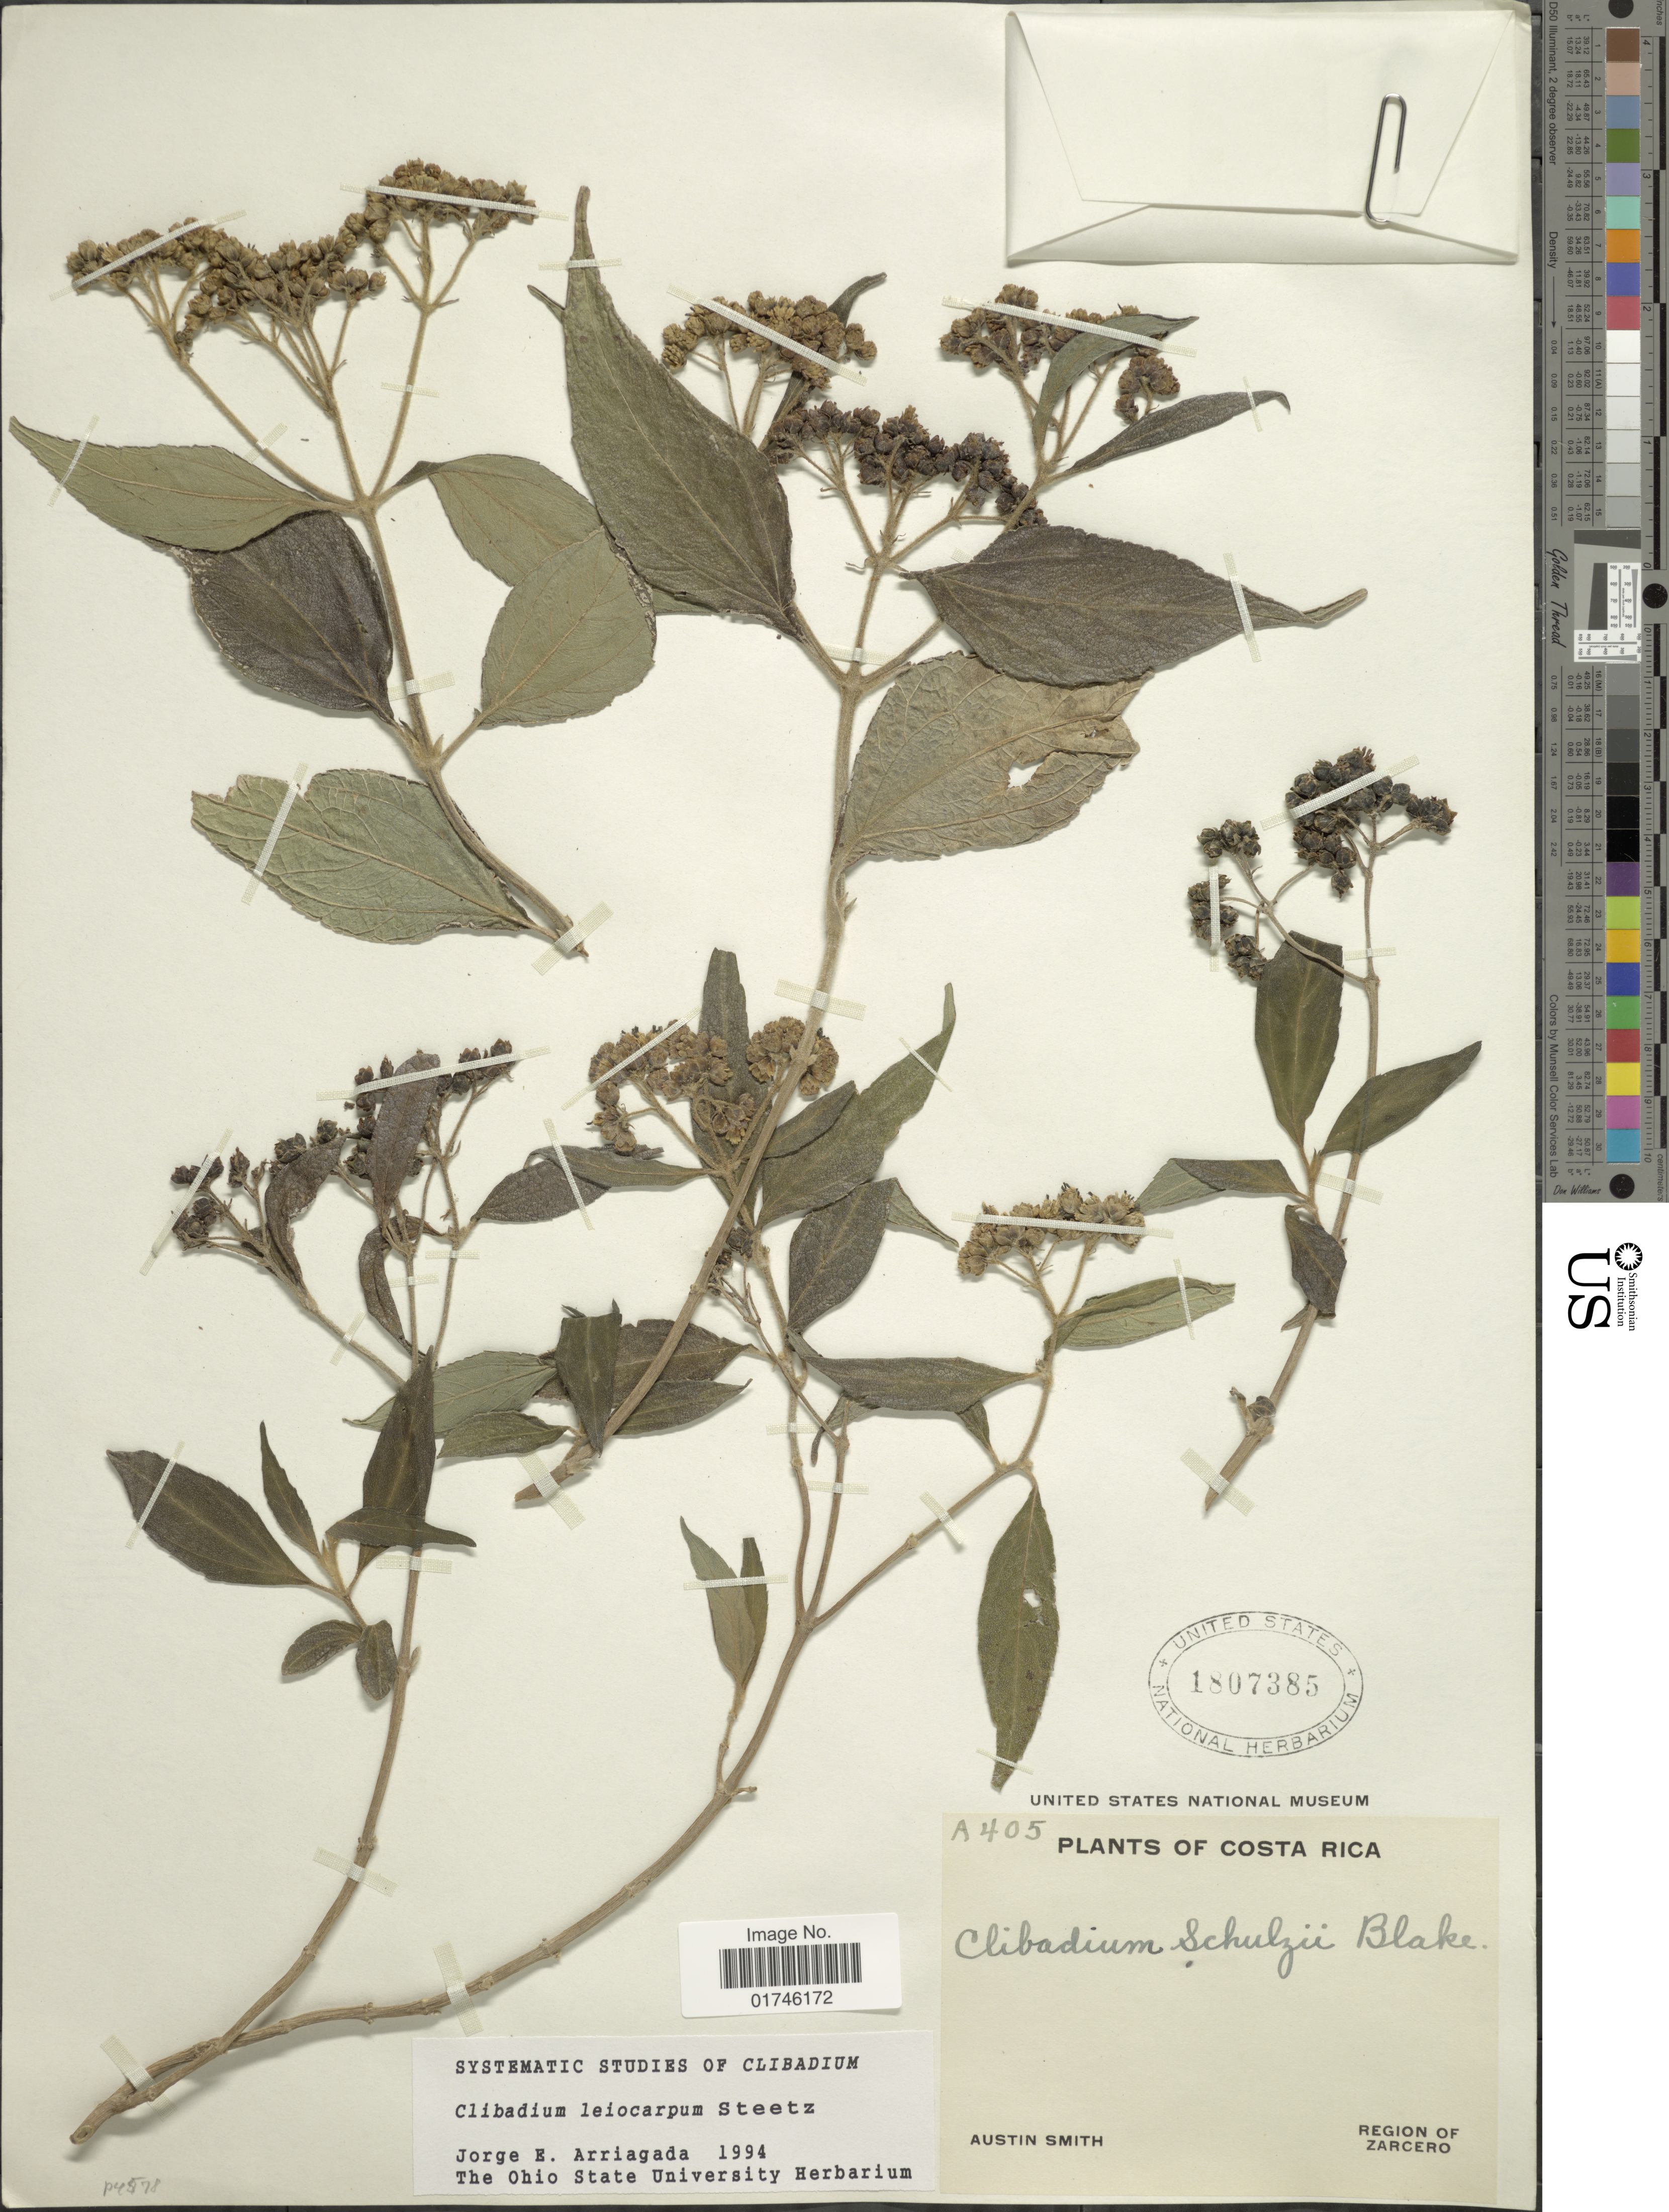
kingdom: Plantae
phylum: Tracheophyta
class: Magnoliopsida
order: Asterales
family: Asteraceae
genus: Clibadium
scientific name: Clibadium leiocarpum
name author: Steetz in Seem.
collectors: Aust P. Smith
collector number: A405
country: Costa Rica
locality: Costa Rica. Region of Zacero.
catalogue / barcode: US 1807385